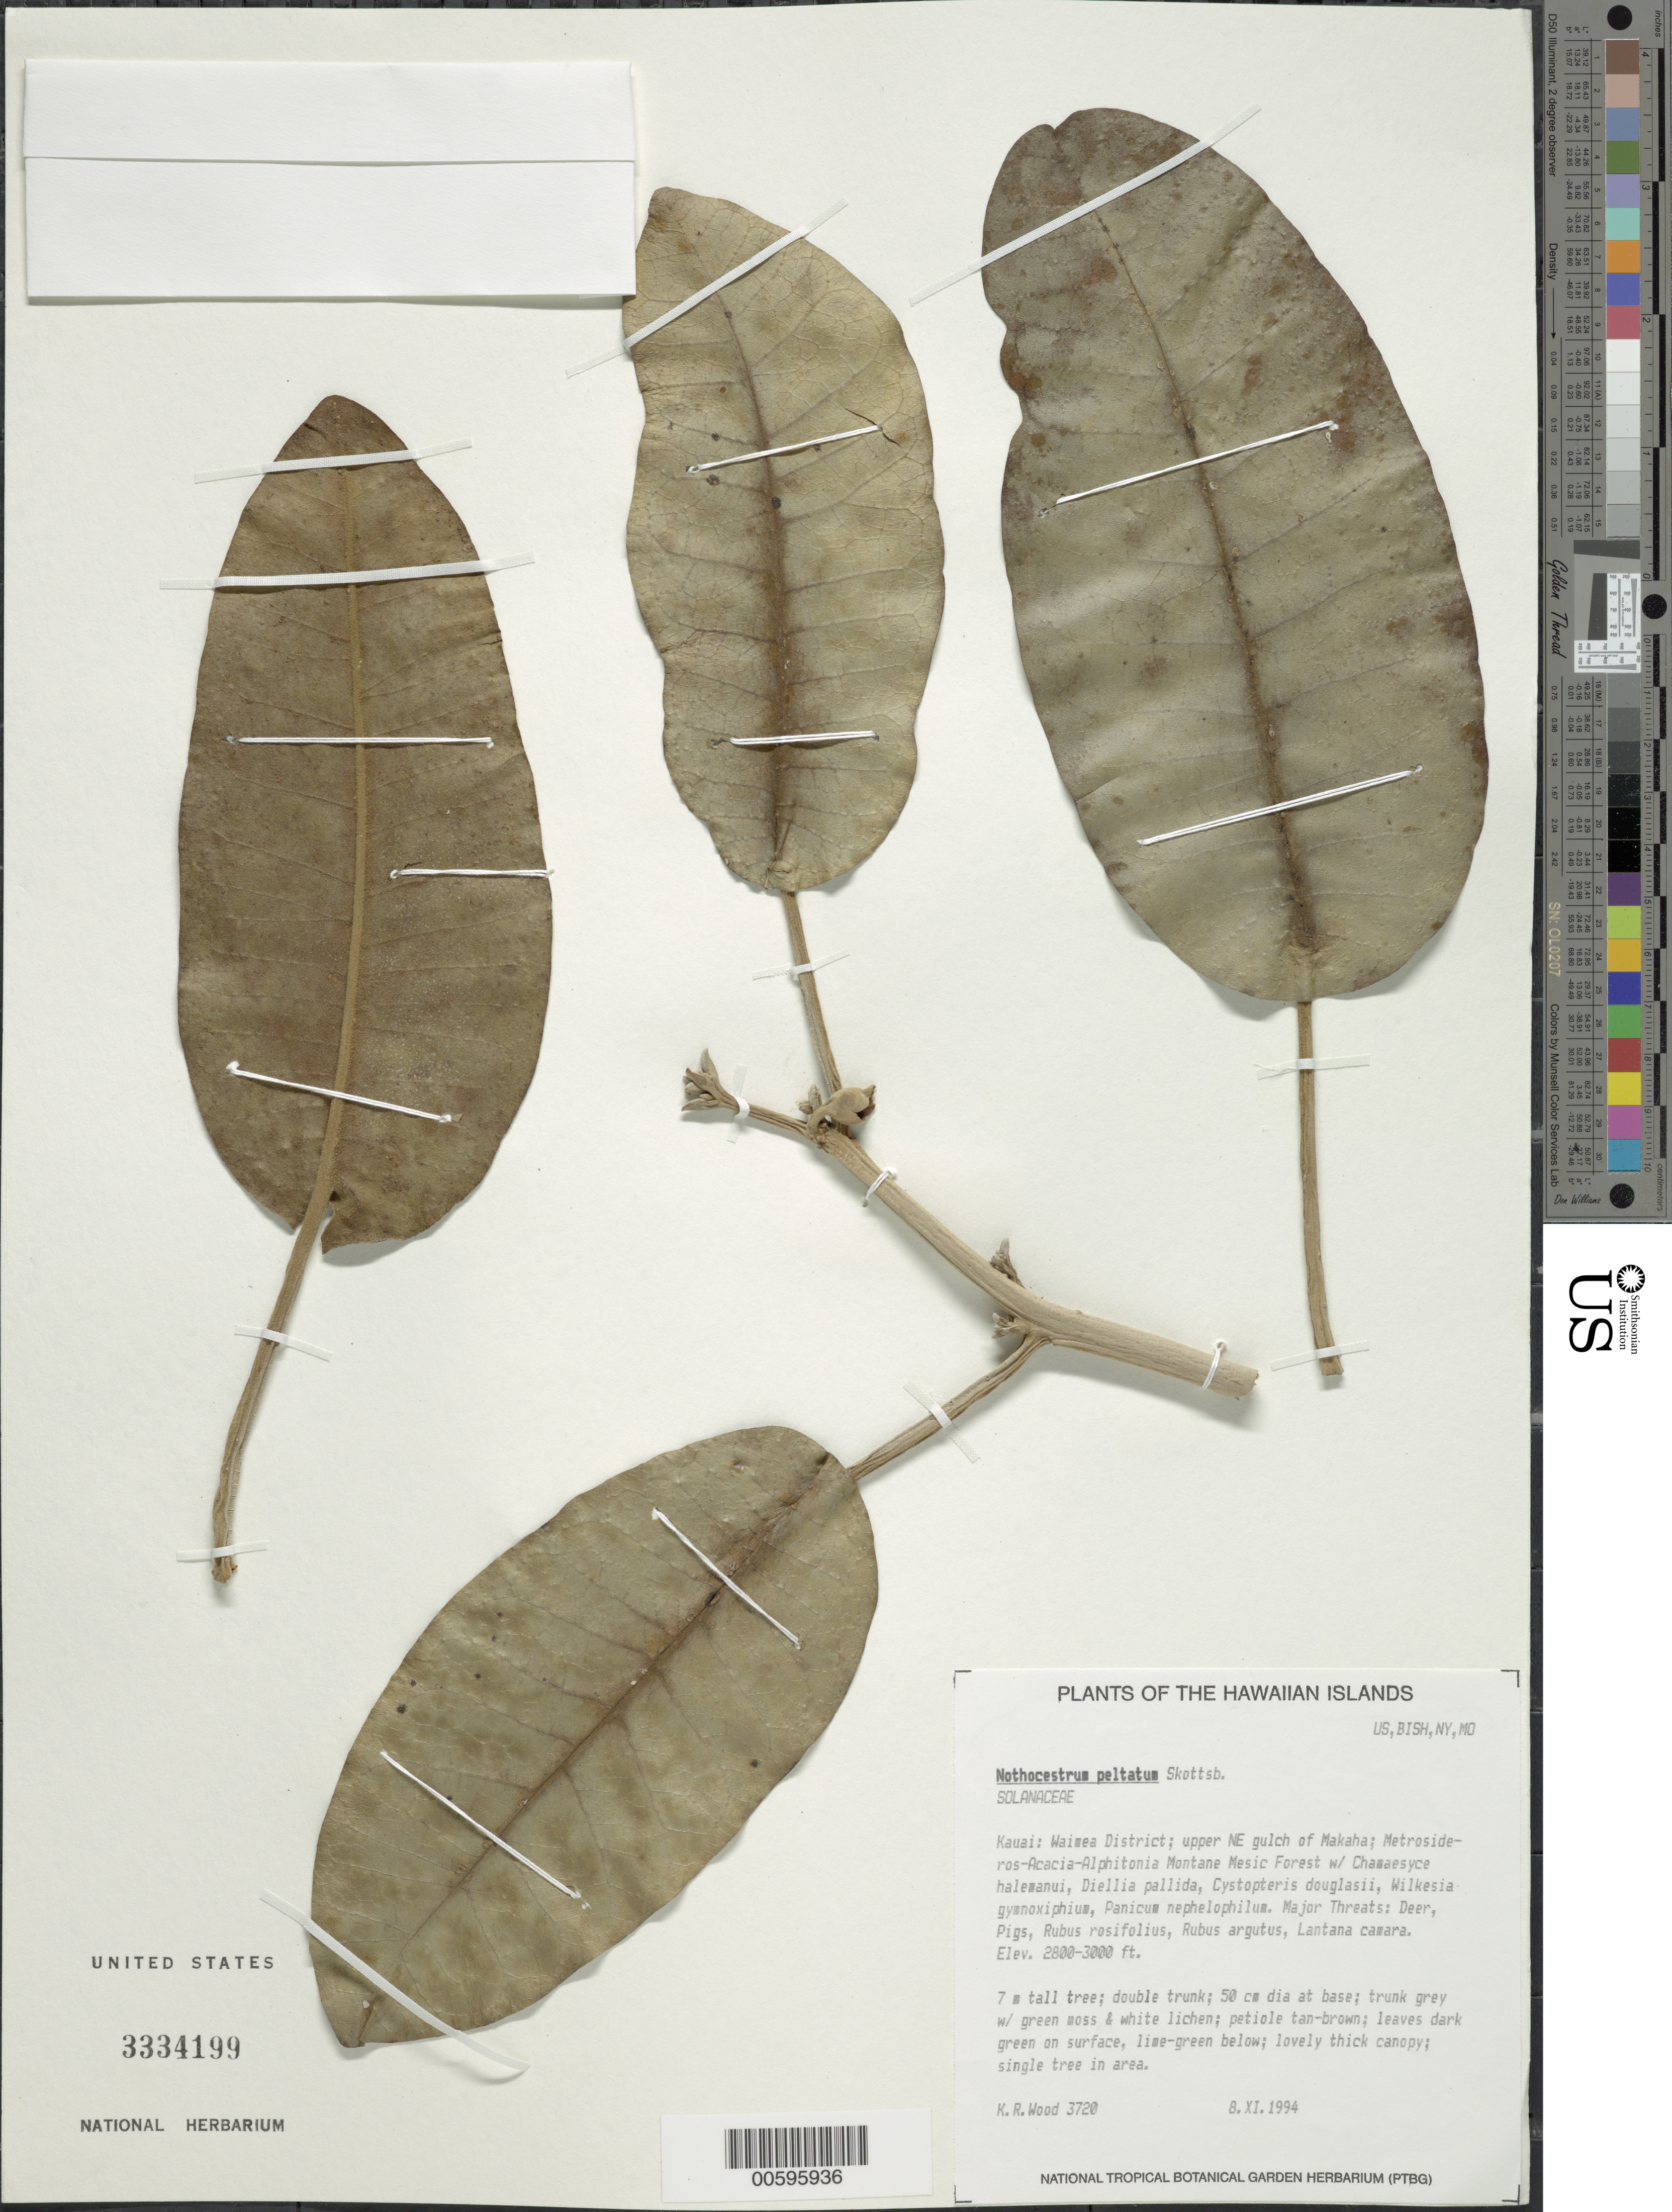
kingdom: Plantae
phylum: Tracheophyta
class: Magnoliopsida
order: Solanales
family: Solanaceae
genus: Nothocestrum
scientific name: Nothocestrum peltatum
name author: Skottsb.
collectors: K. R. Wood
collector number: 3720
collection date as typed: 8 Nov 1994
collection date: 1994-11-08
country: United States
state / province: Hawaii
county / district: Kauai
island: Kaua'i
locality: Waimea Dist; upper NE gulch of Makaha.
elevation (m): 853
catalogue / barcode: US 3334199